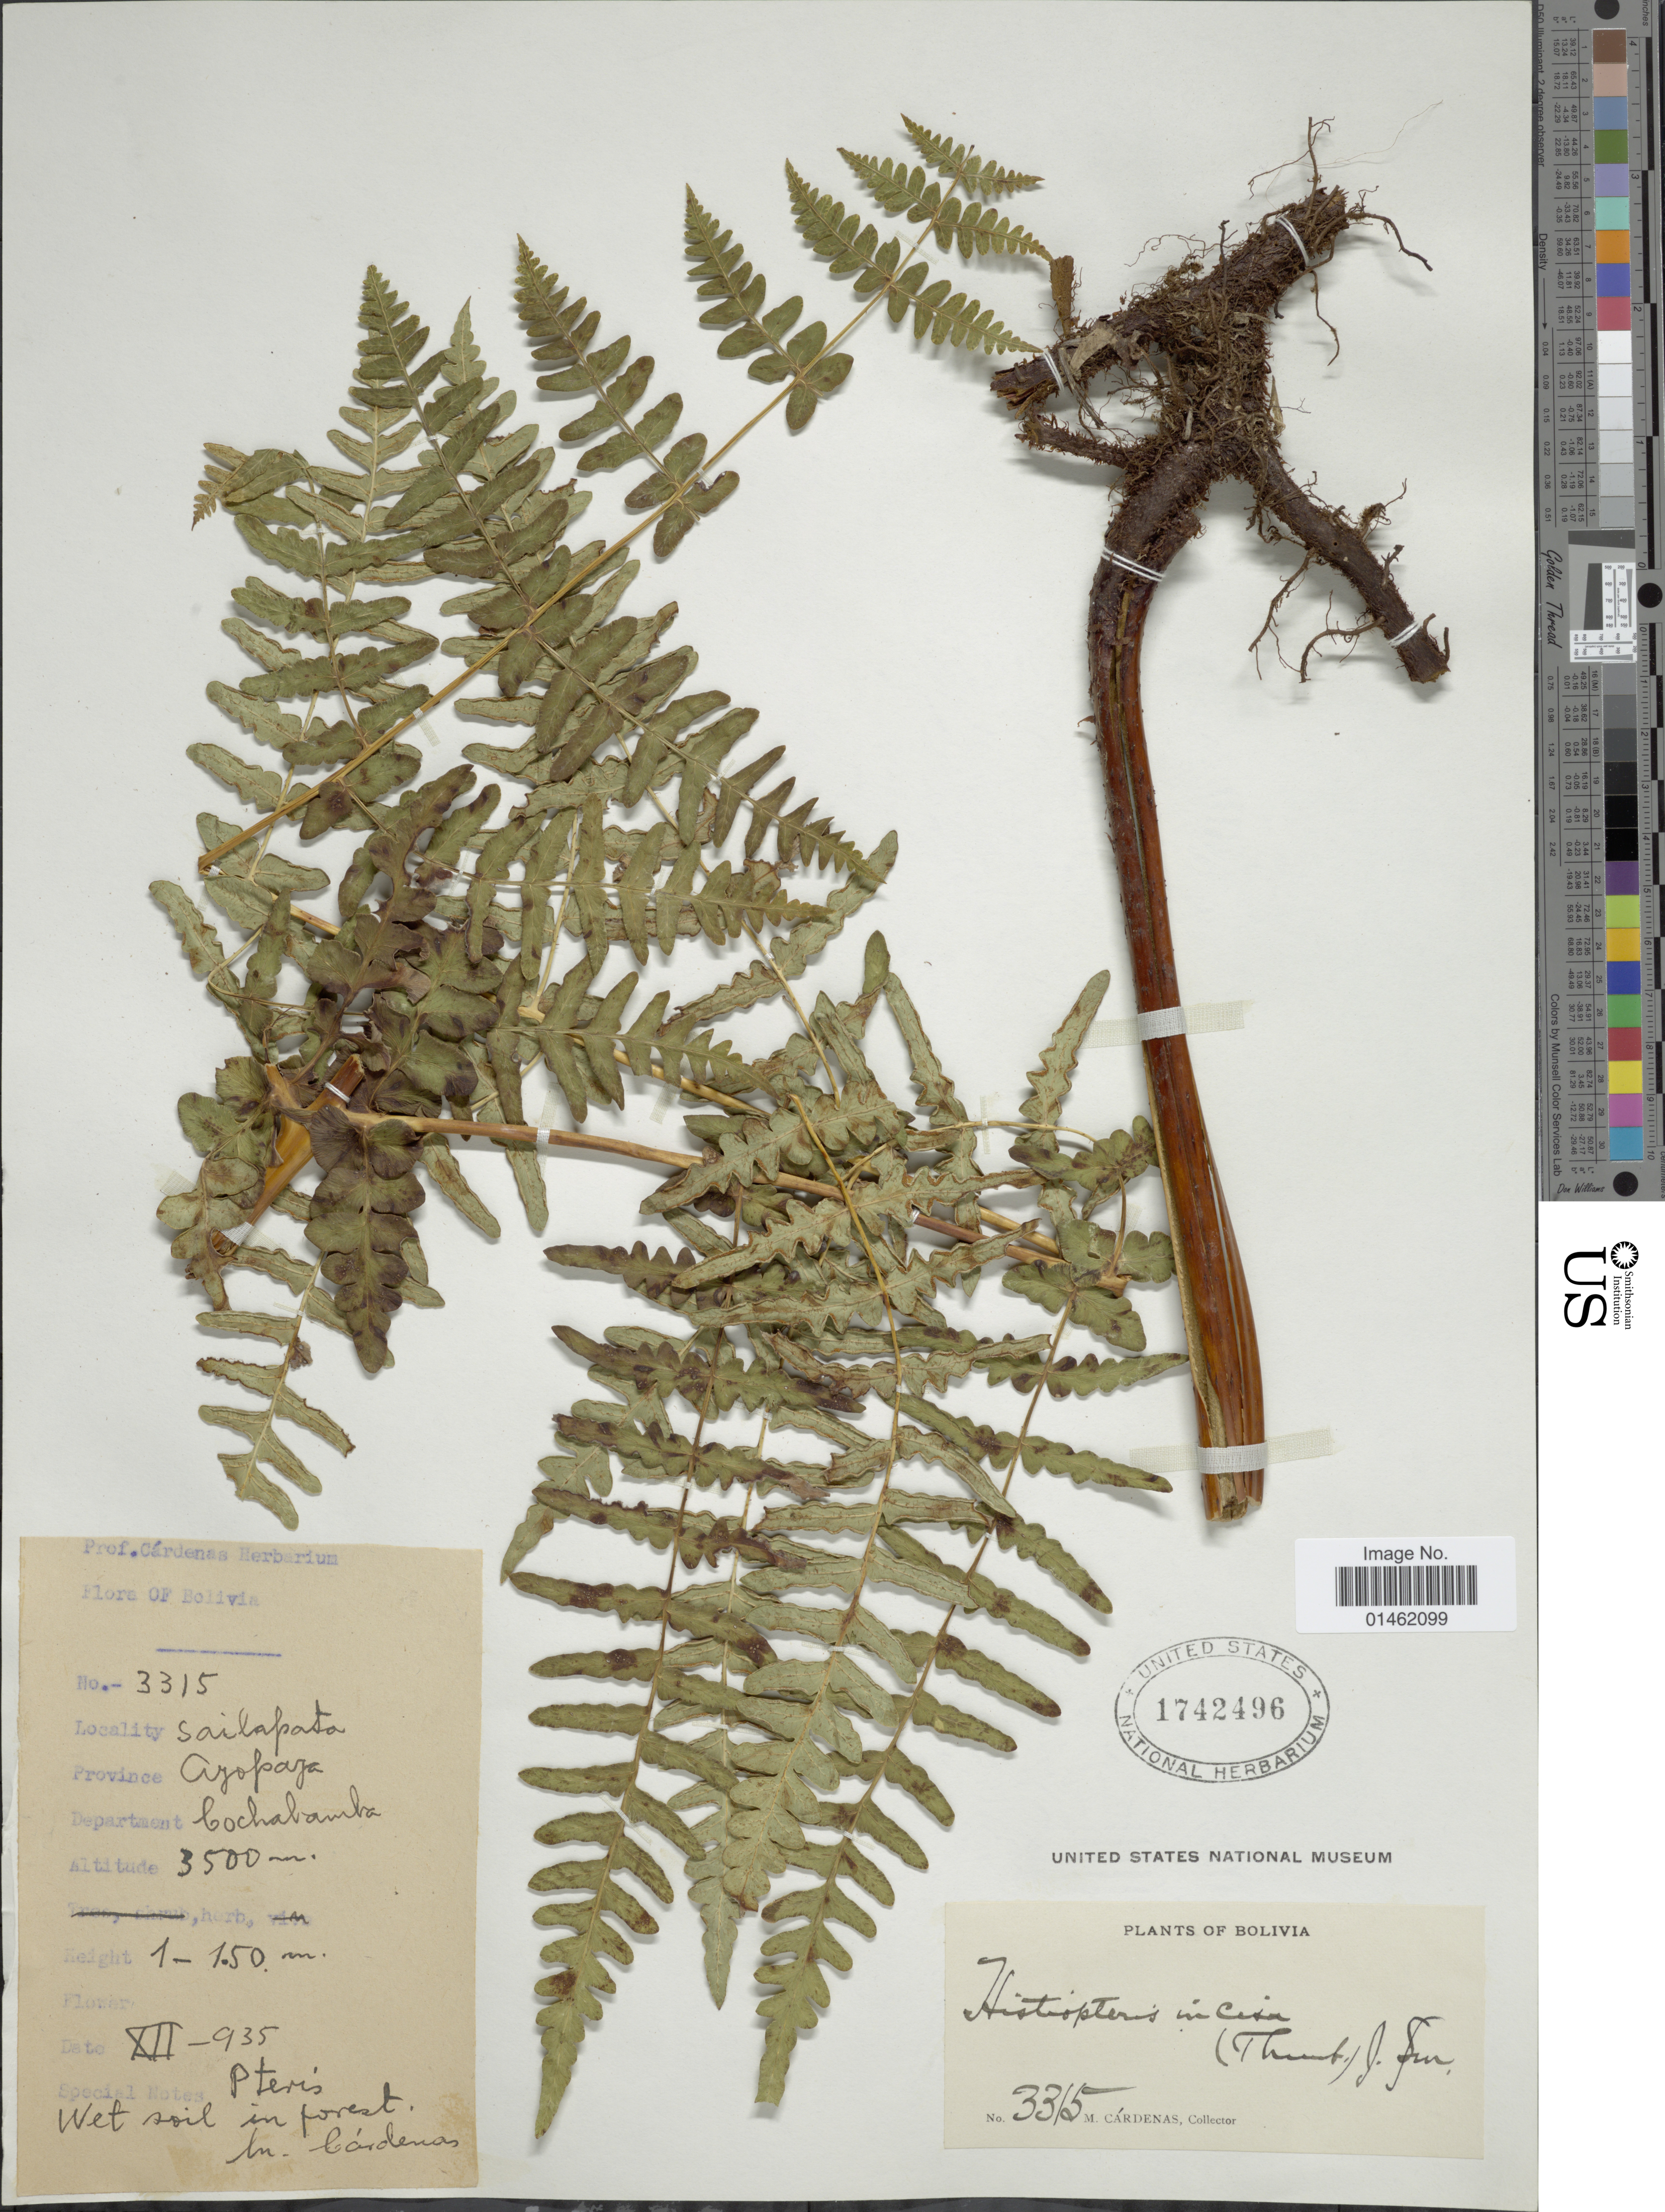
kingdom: Plantae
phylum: Tracheophyta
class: Polypodiopsida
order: Polypodiales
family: Dennstaedtiaceae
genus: Histiopteris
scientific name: Histiopteris incisa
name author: (Thunb.) J. Sm.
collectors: M. Cárdenas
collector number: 3315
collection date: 1935-12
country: Bolivia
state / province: Cochabamba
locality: Sailapata Ayopaya. Wet soil in forest.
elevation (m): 3500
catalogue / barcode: US 1742496